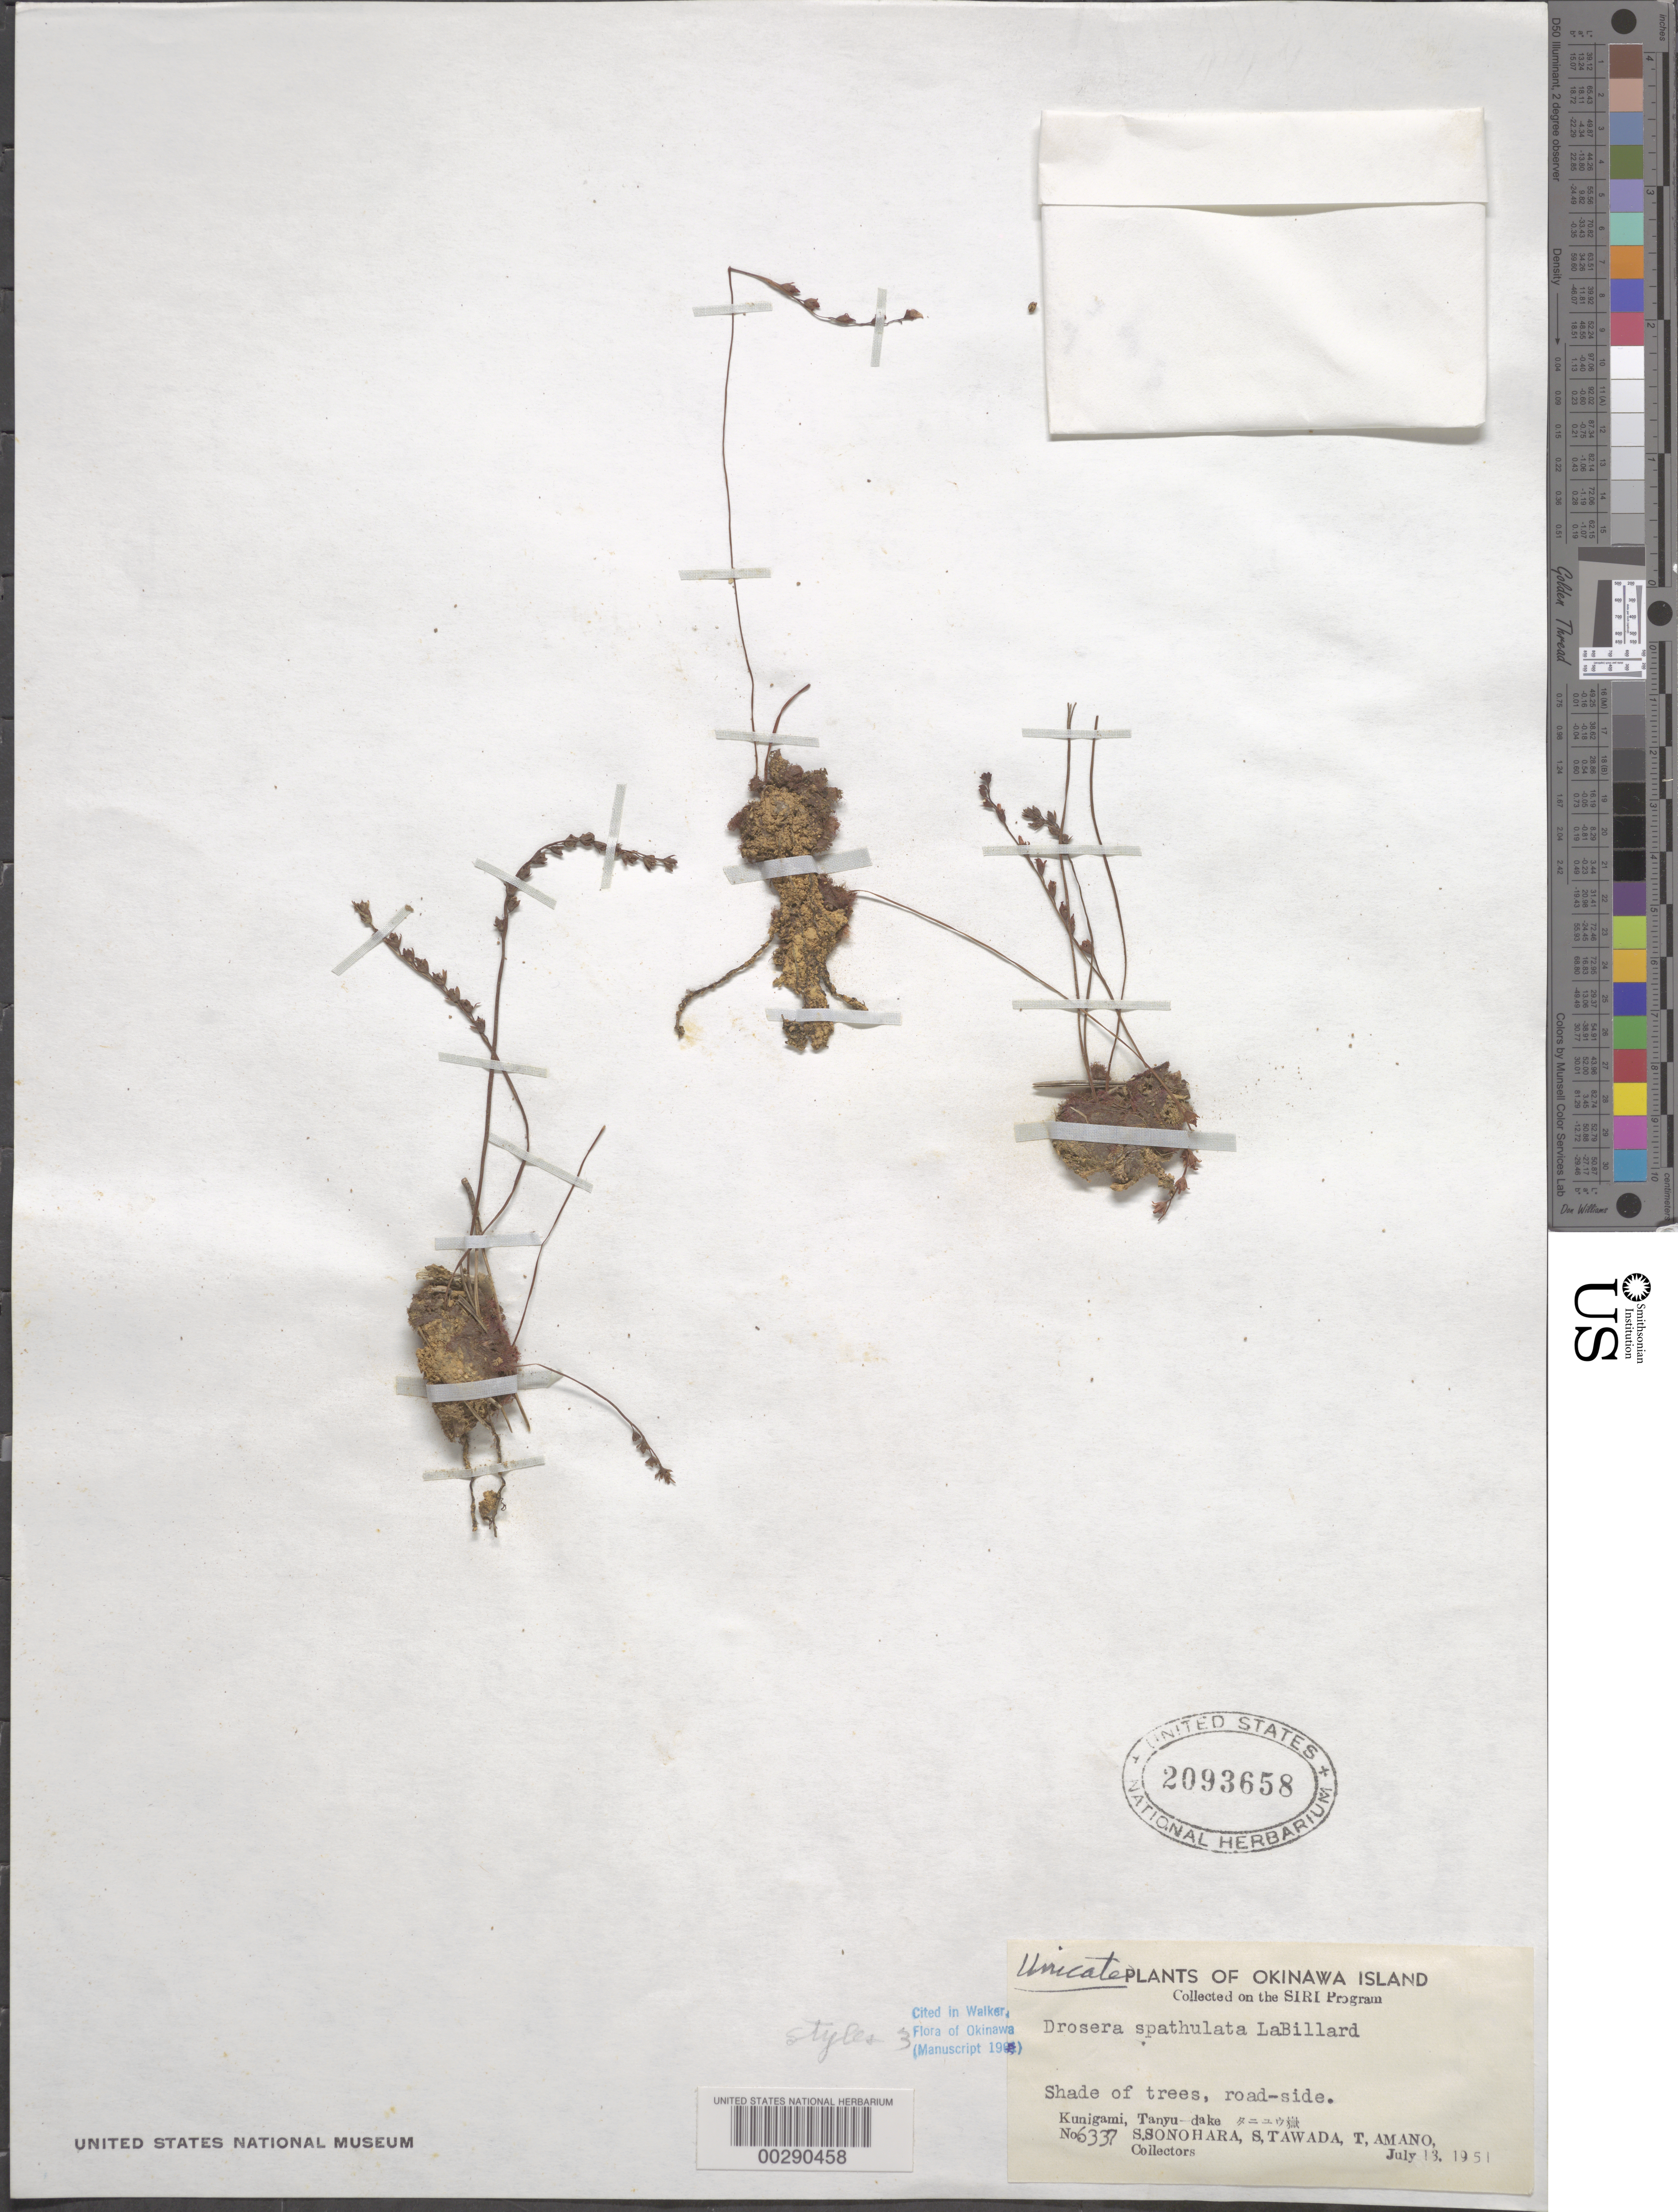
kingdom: Plantae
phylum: Tracheophyta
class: Magnoliopsida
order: Caryophyllales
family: Droseraceae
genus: Drosera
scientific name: Drosera spathulata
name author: Labill.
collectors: S. Sonohara, S. Tawada & T. Amano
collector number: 6337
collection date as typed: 13 Jul 1951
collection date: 1951-07-13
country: Japan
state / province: Okinawa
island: Okinawa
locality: Okinawa i.; kunigami, tanyu-dake [Okinawa Is.]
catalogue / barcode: US 2093658